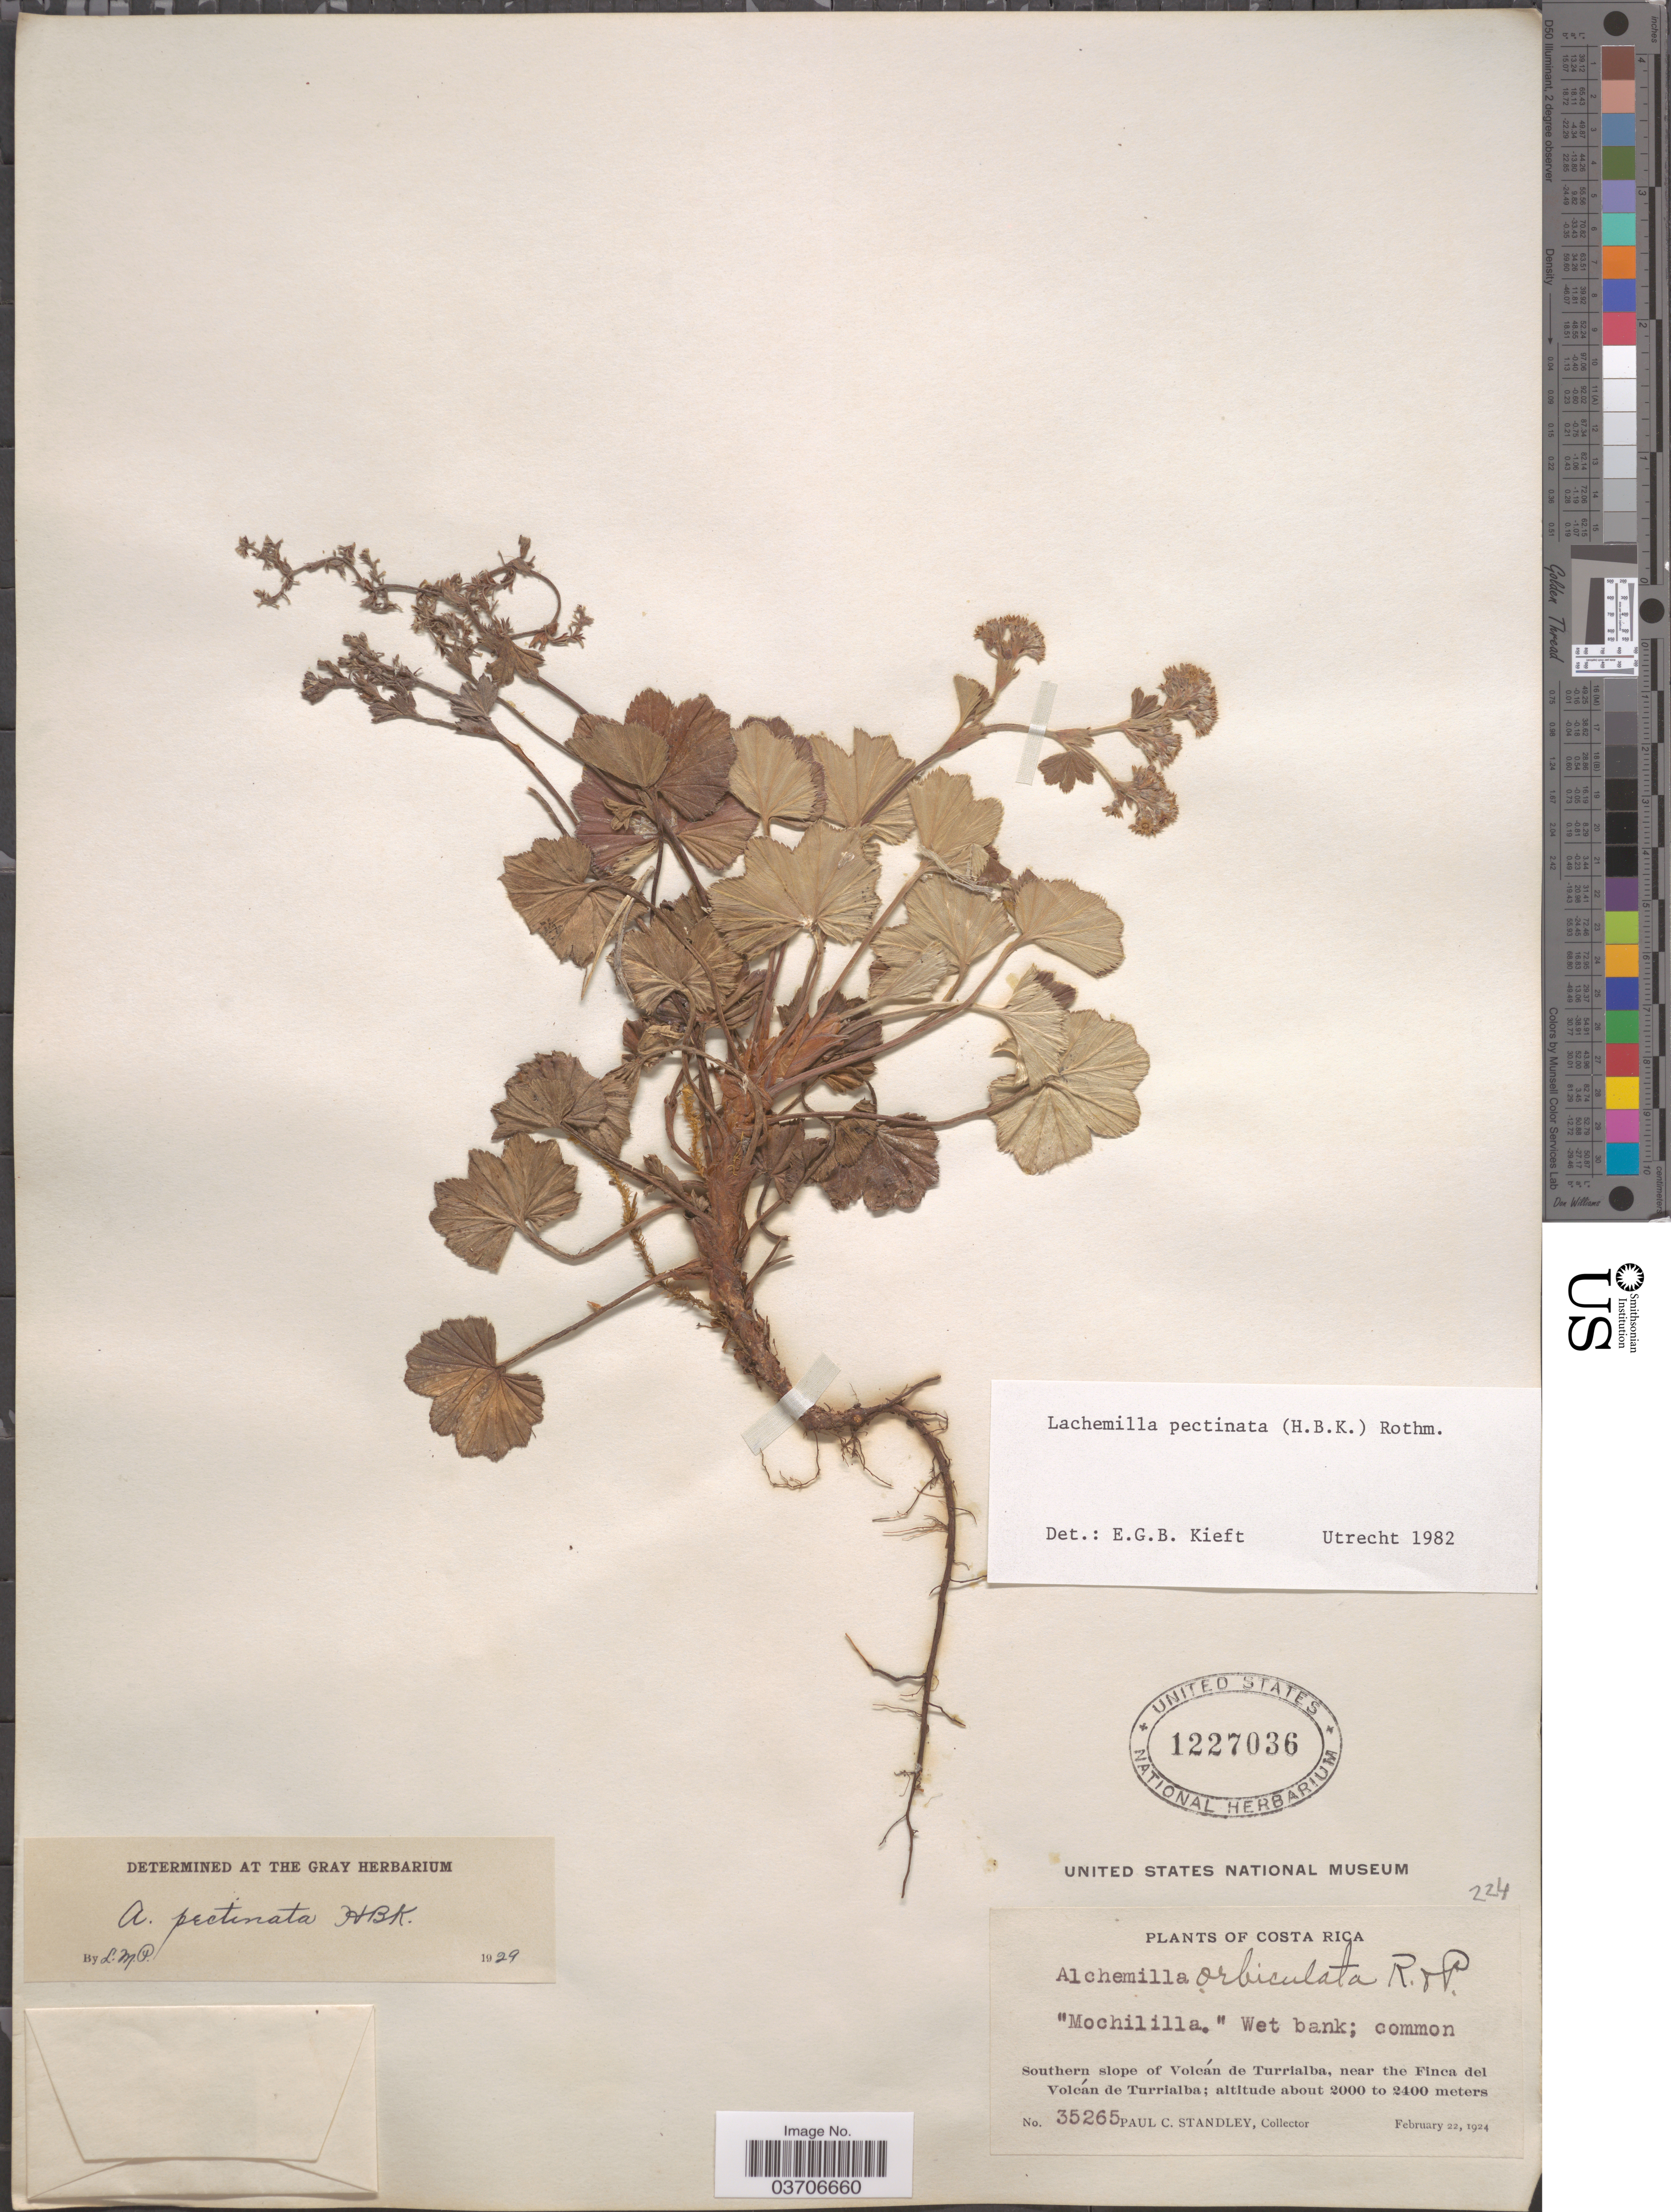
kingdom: Plantae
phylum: Tracheophyta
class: Magnoliopsida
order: Rosales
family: Rosaceae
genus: Lachemilla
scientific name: Lachemilla pectinata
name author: (Kunth) Rothm.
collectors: P. C. Standley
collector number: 35265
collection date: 1924-02-22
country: Costa Rica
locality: Southern slope of Volcán de Turrialba, near the Finca del Volcán de Turrialba.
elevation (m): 2000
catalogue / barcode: US 1227036